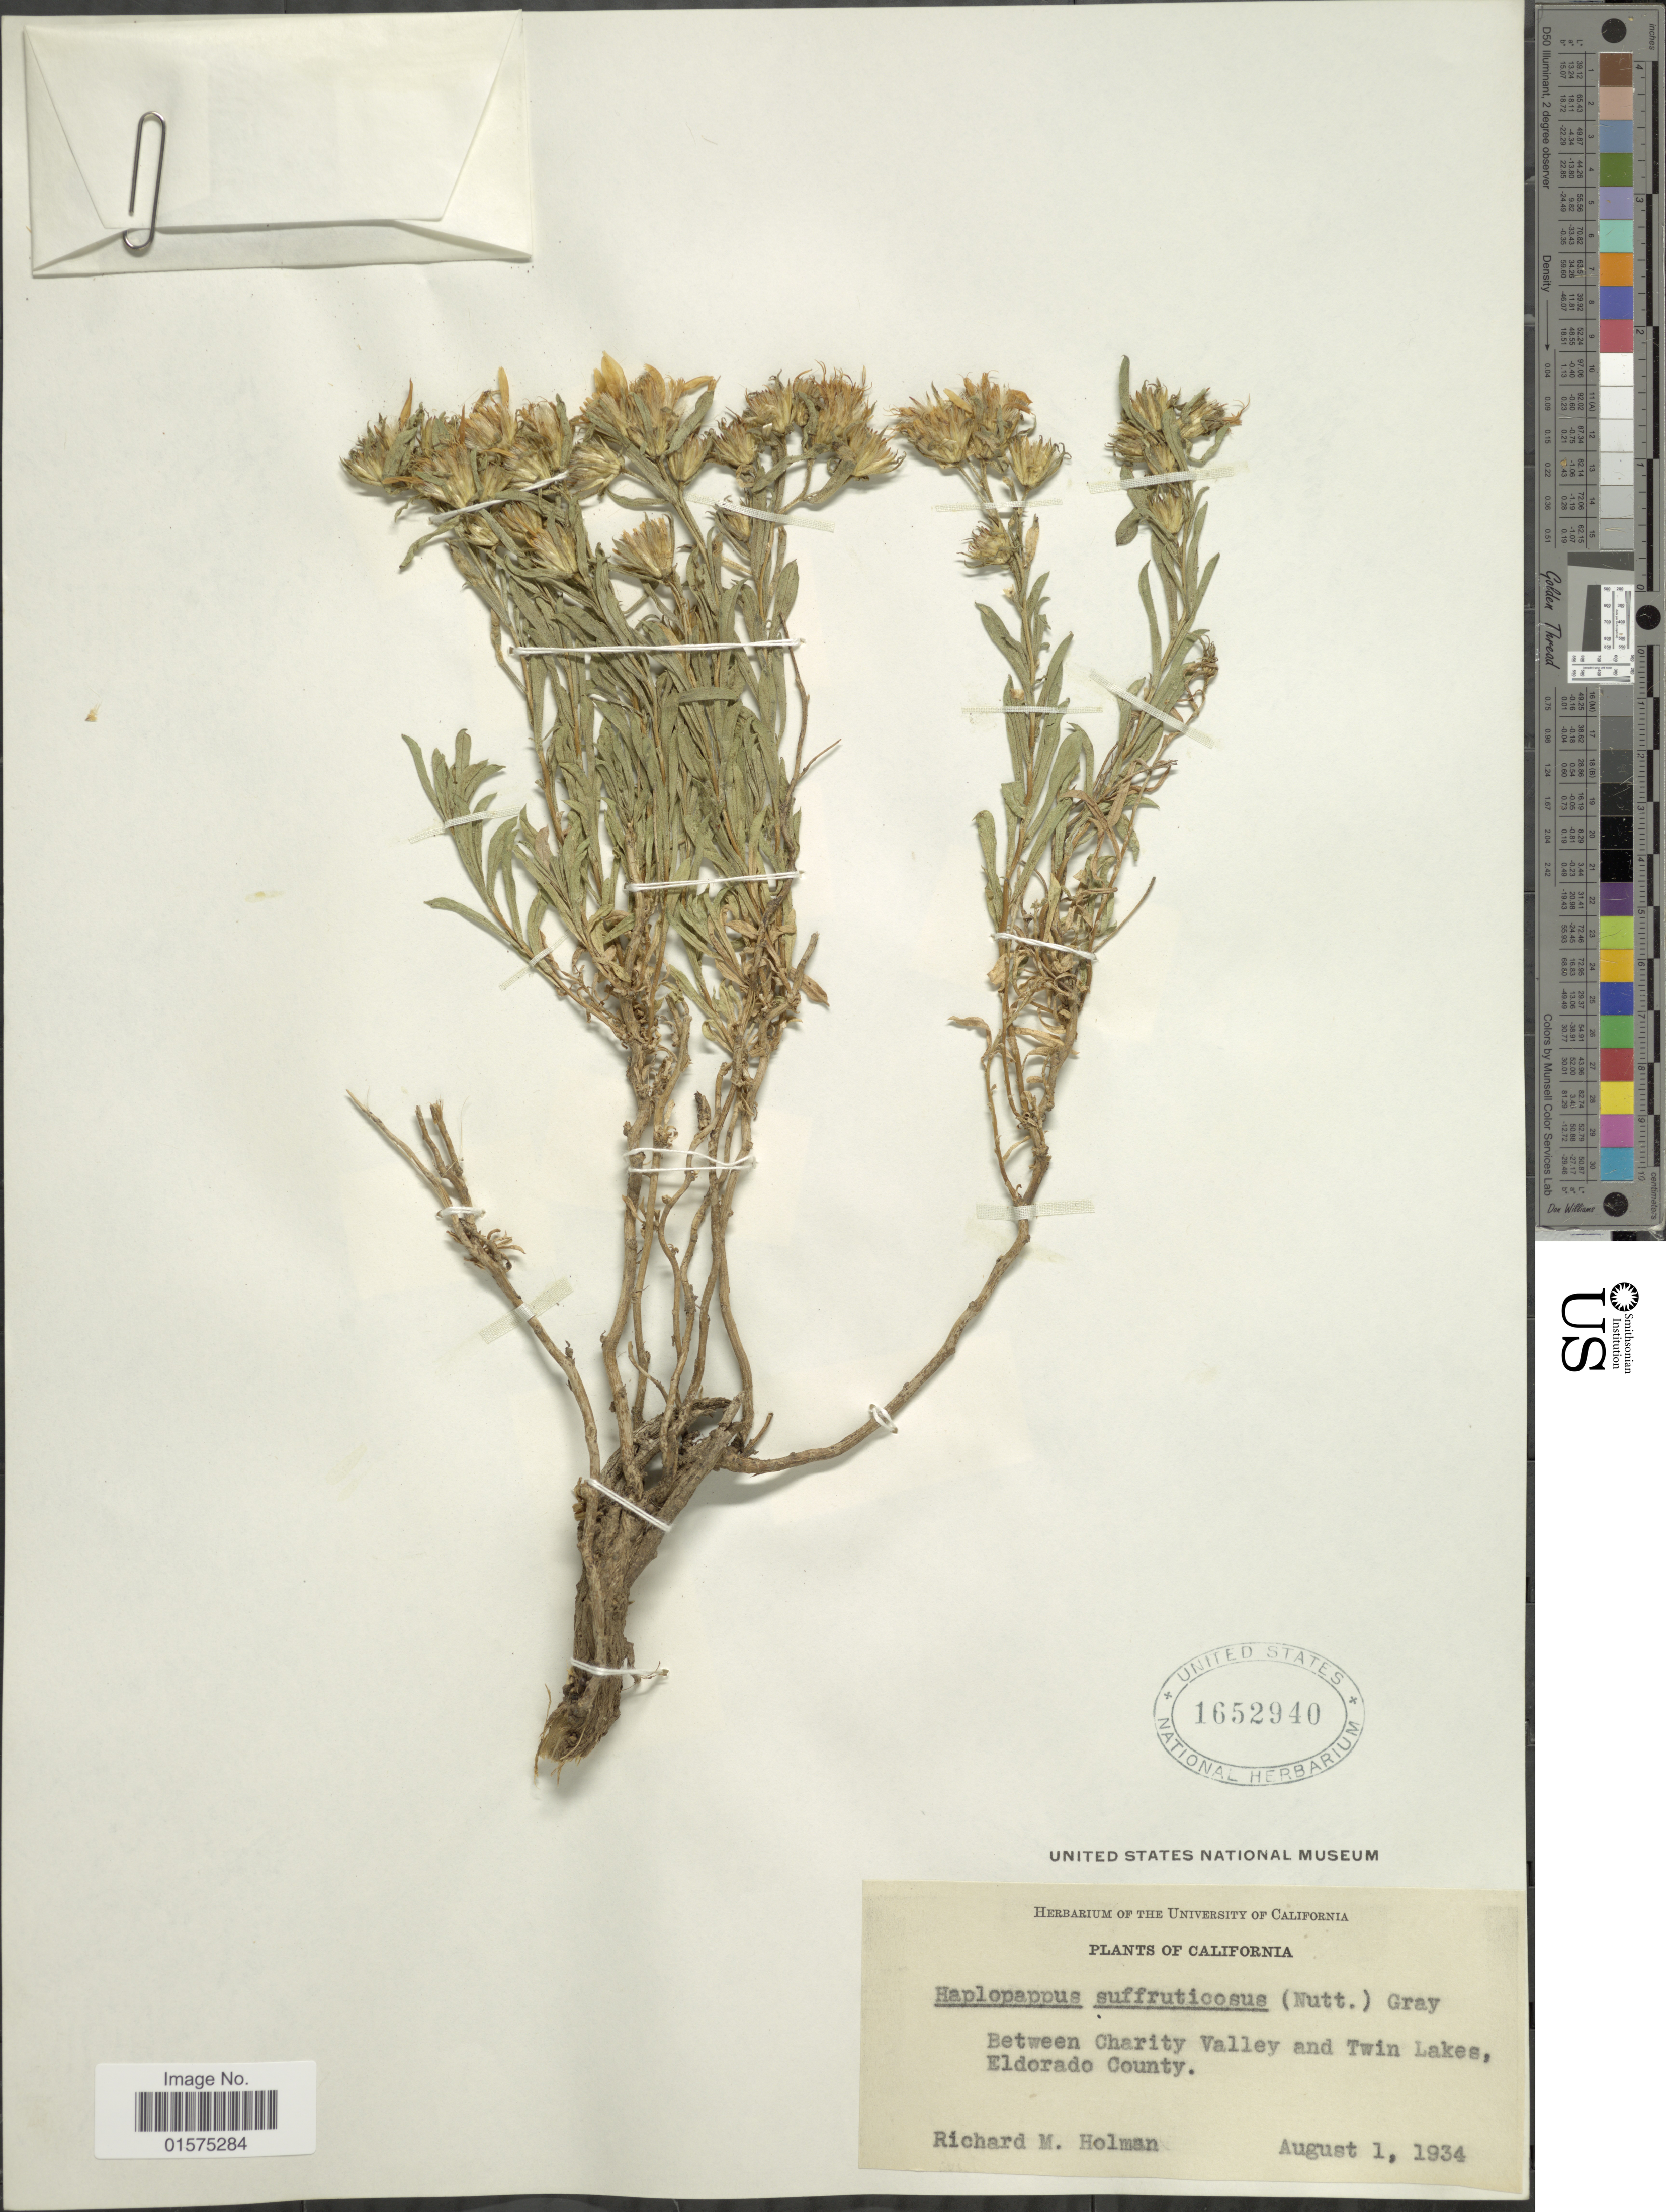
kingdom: Plantae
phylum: Tracheophyta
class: Magnoliopsida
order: Asterales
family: Asteraceae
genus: Ericameria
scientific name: Ericameria suffruticosa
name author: (Nutt.) G.L. Nesom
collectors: R. M. Holman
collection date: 1934-08-01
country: United States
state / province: California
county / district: El Dorado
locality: Between Charity Valley and Twin Lakes, Eldorado County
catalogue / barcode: US 1652940